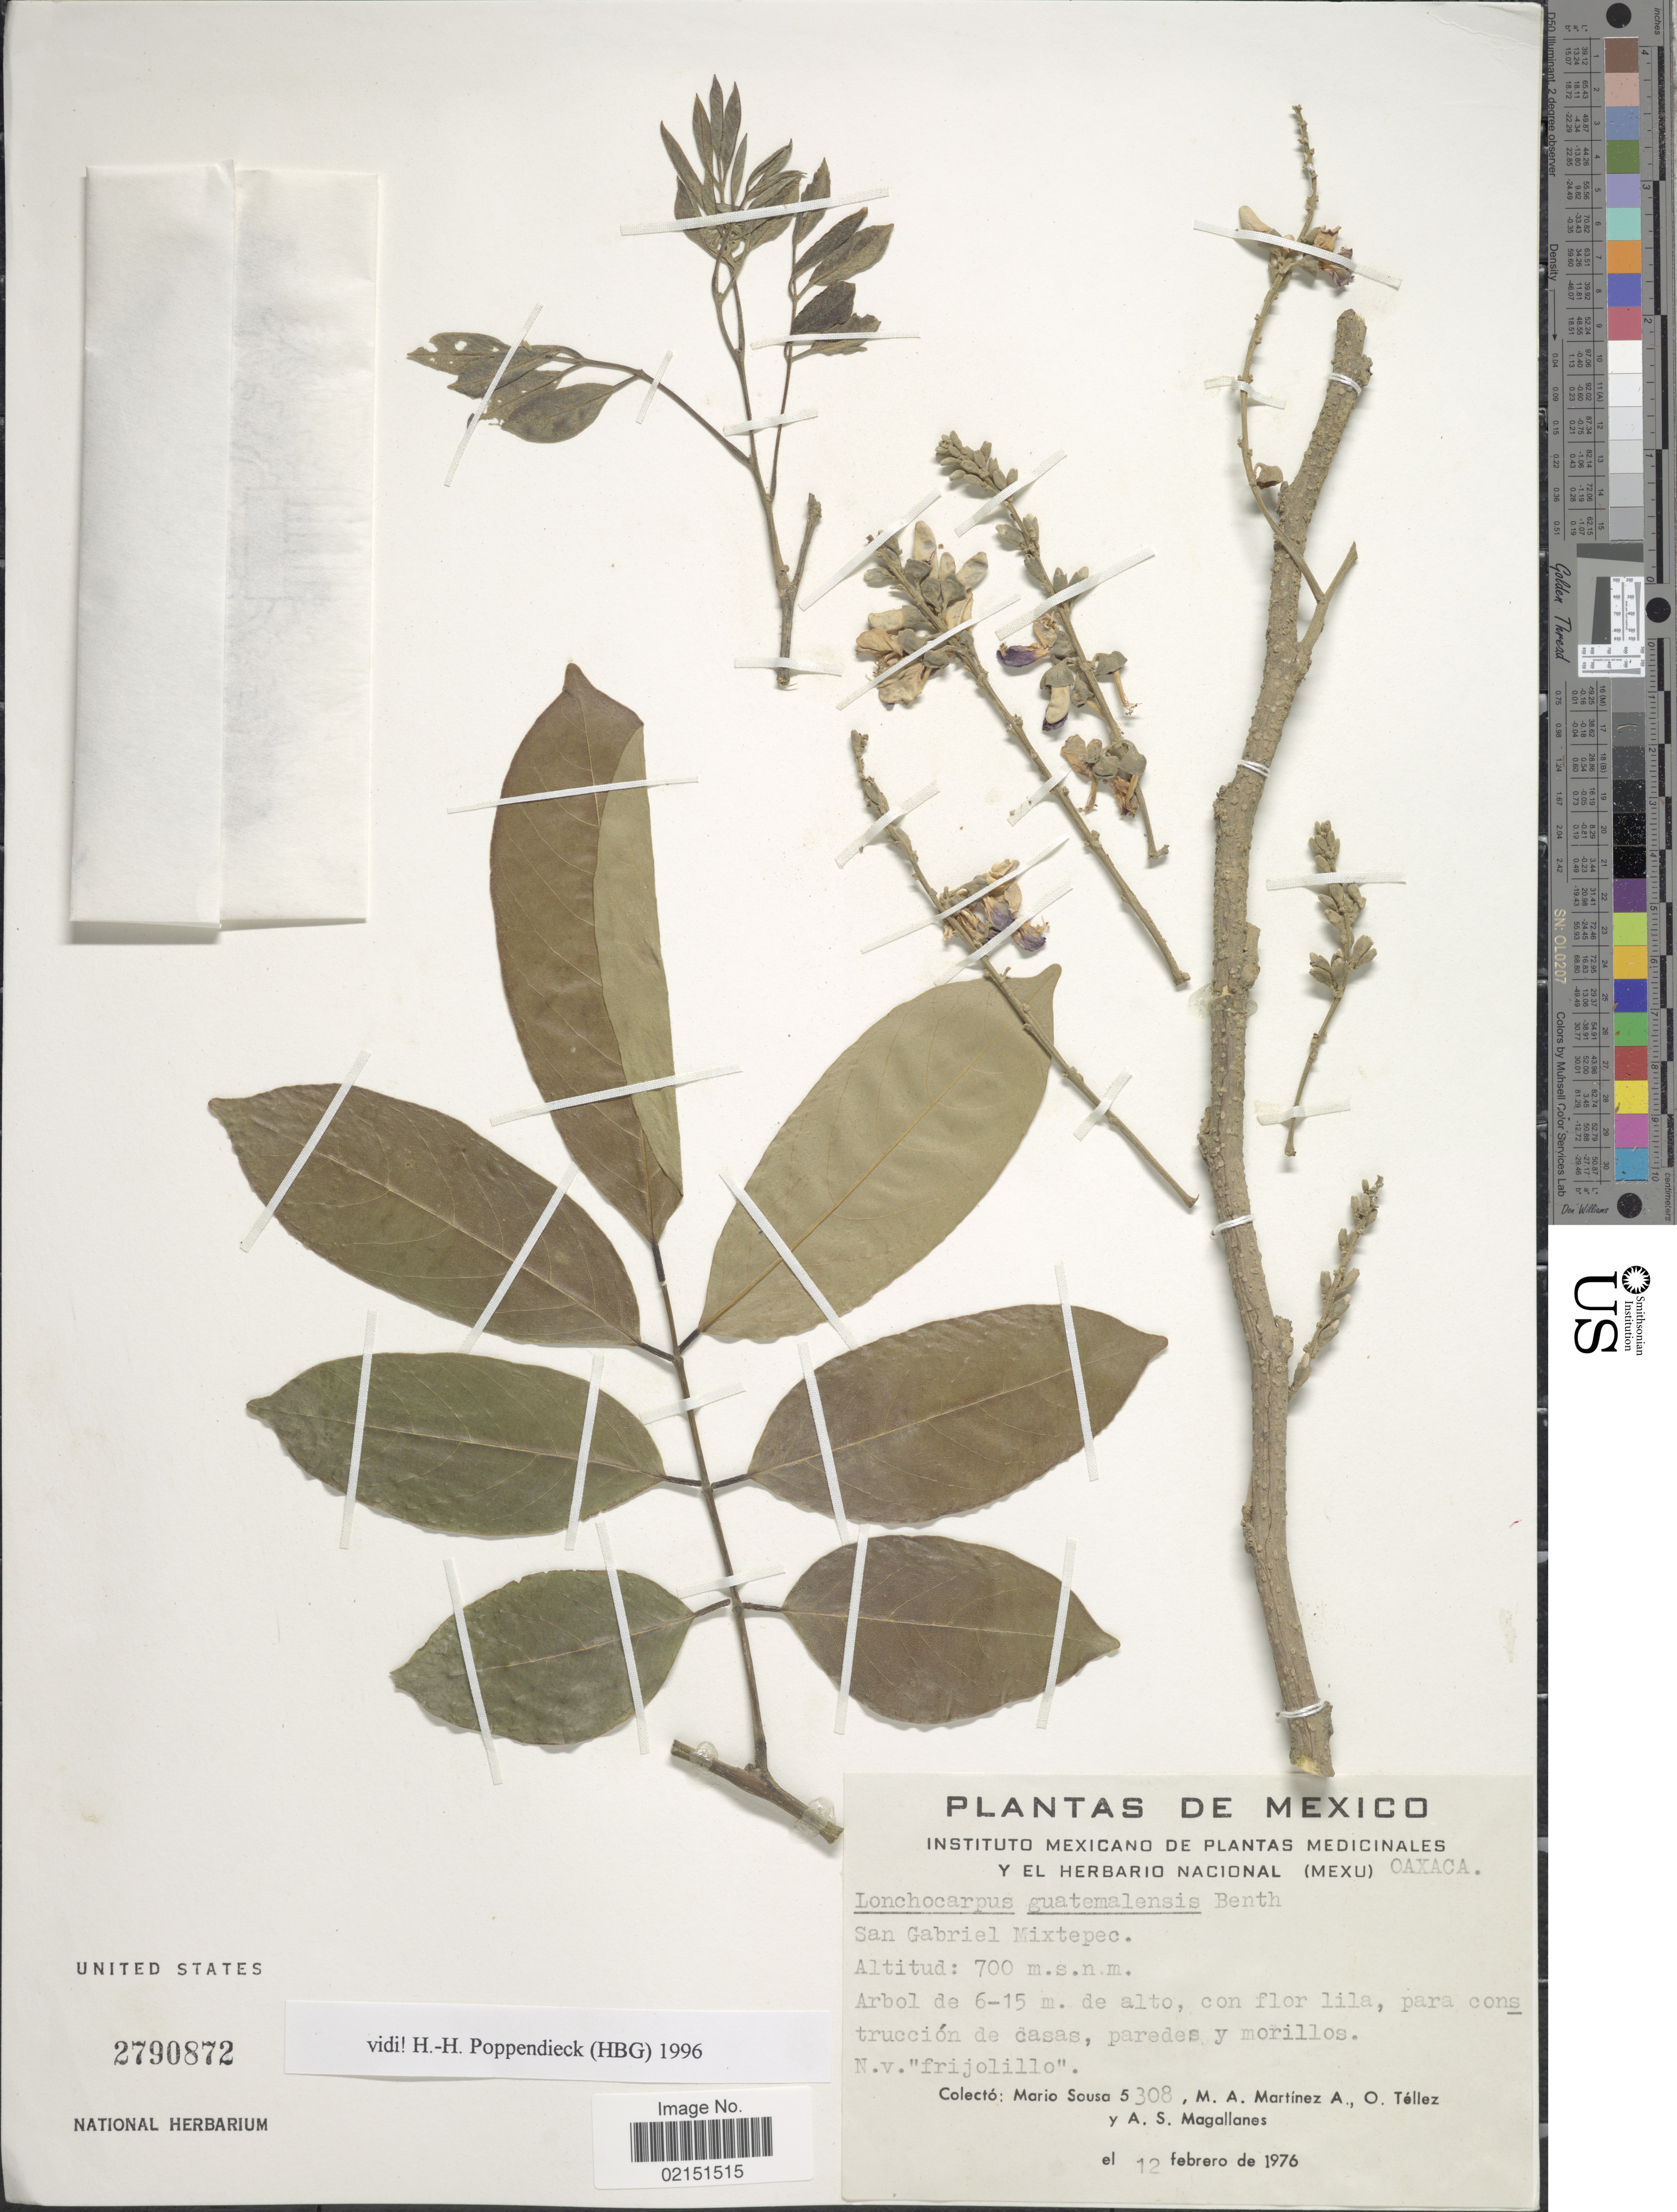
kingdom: Plantae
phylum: Tracheophyta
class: Magnoliopsida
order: Fabales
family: Fabaceae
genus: Lonchocarpus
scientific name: Lonchocarpus guatemalensis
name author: Benth.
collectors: M. Sousa S., M. A. Martínez Alfaro, Téllez, O. & Schubert, B.G. & A. Magallanes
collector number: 5308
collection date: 1976-02-12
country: Mexico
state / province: Oaxaca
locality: San Gabriel Mixtepec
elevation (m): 700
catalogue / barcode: US 2790872